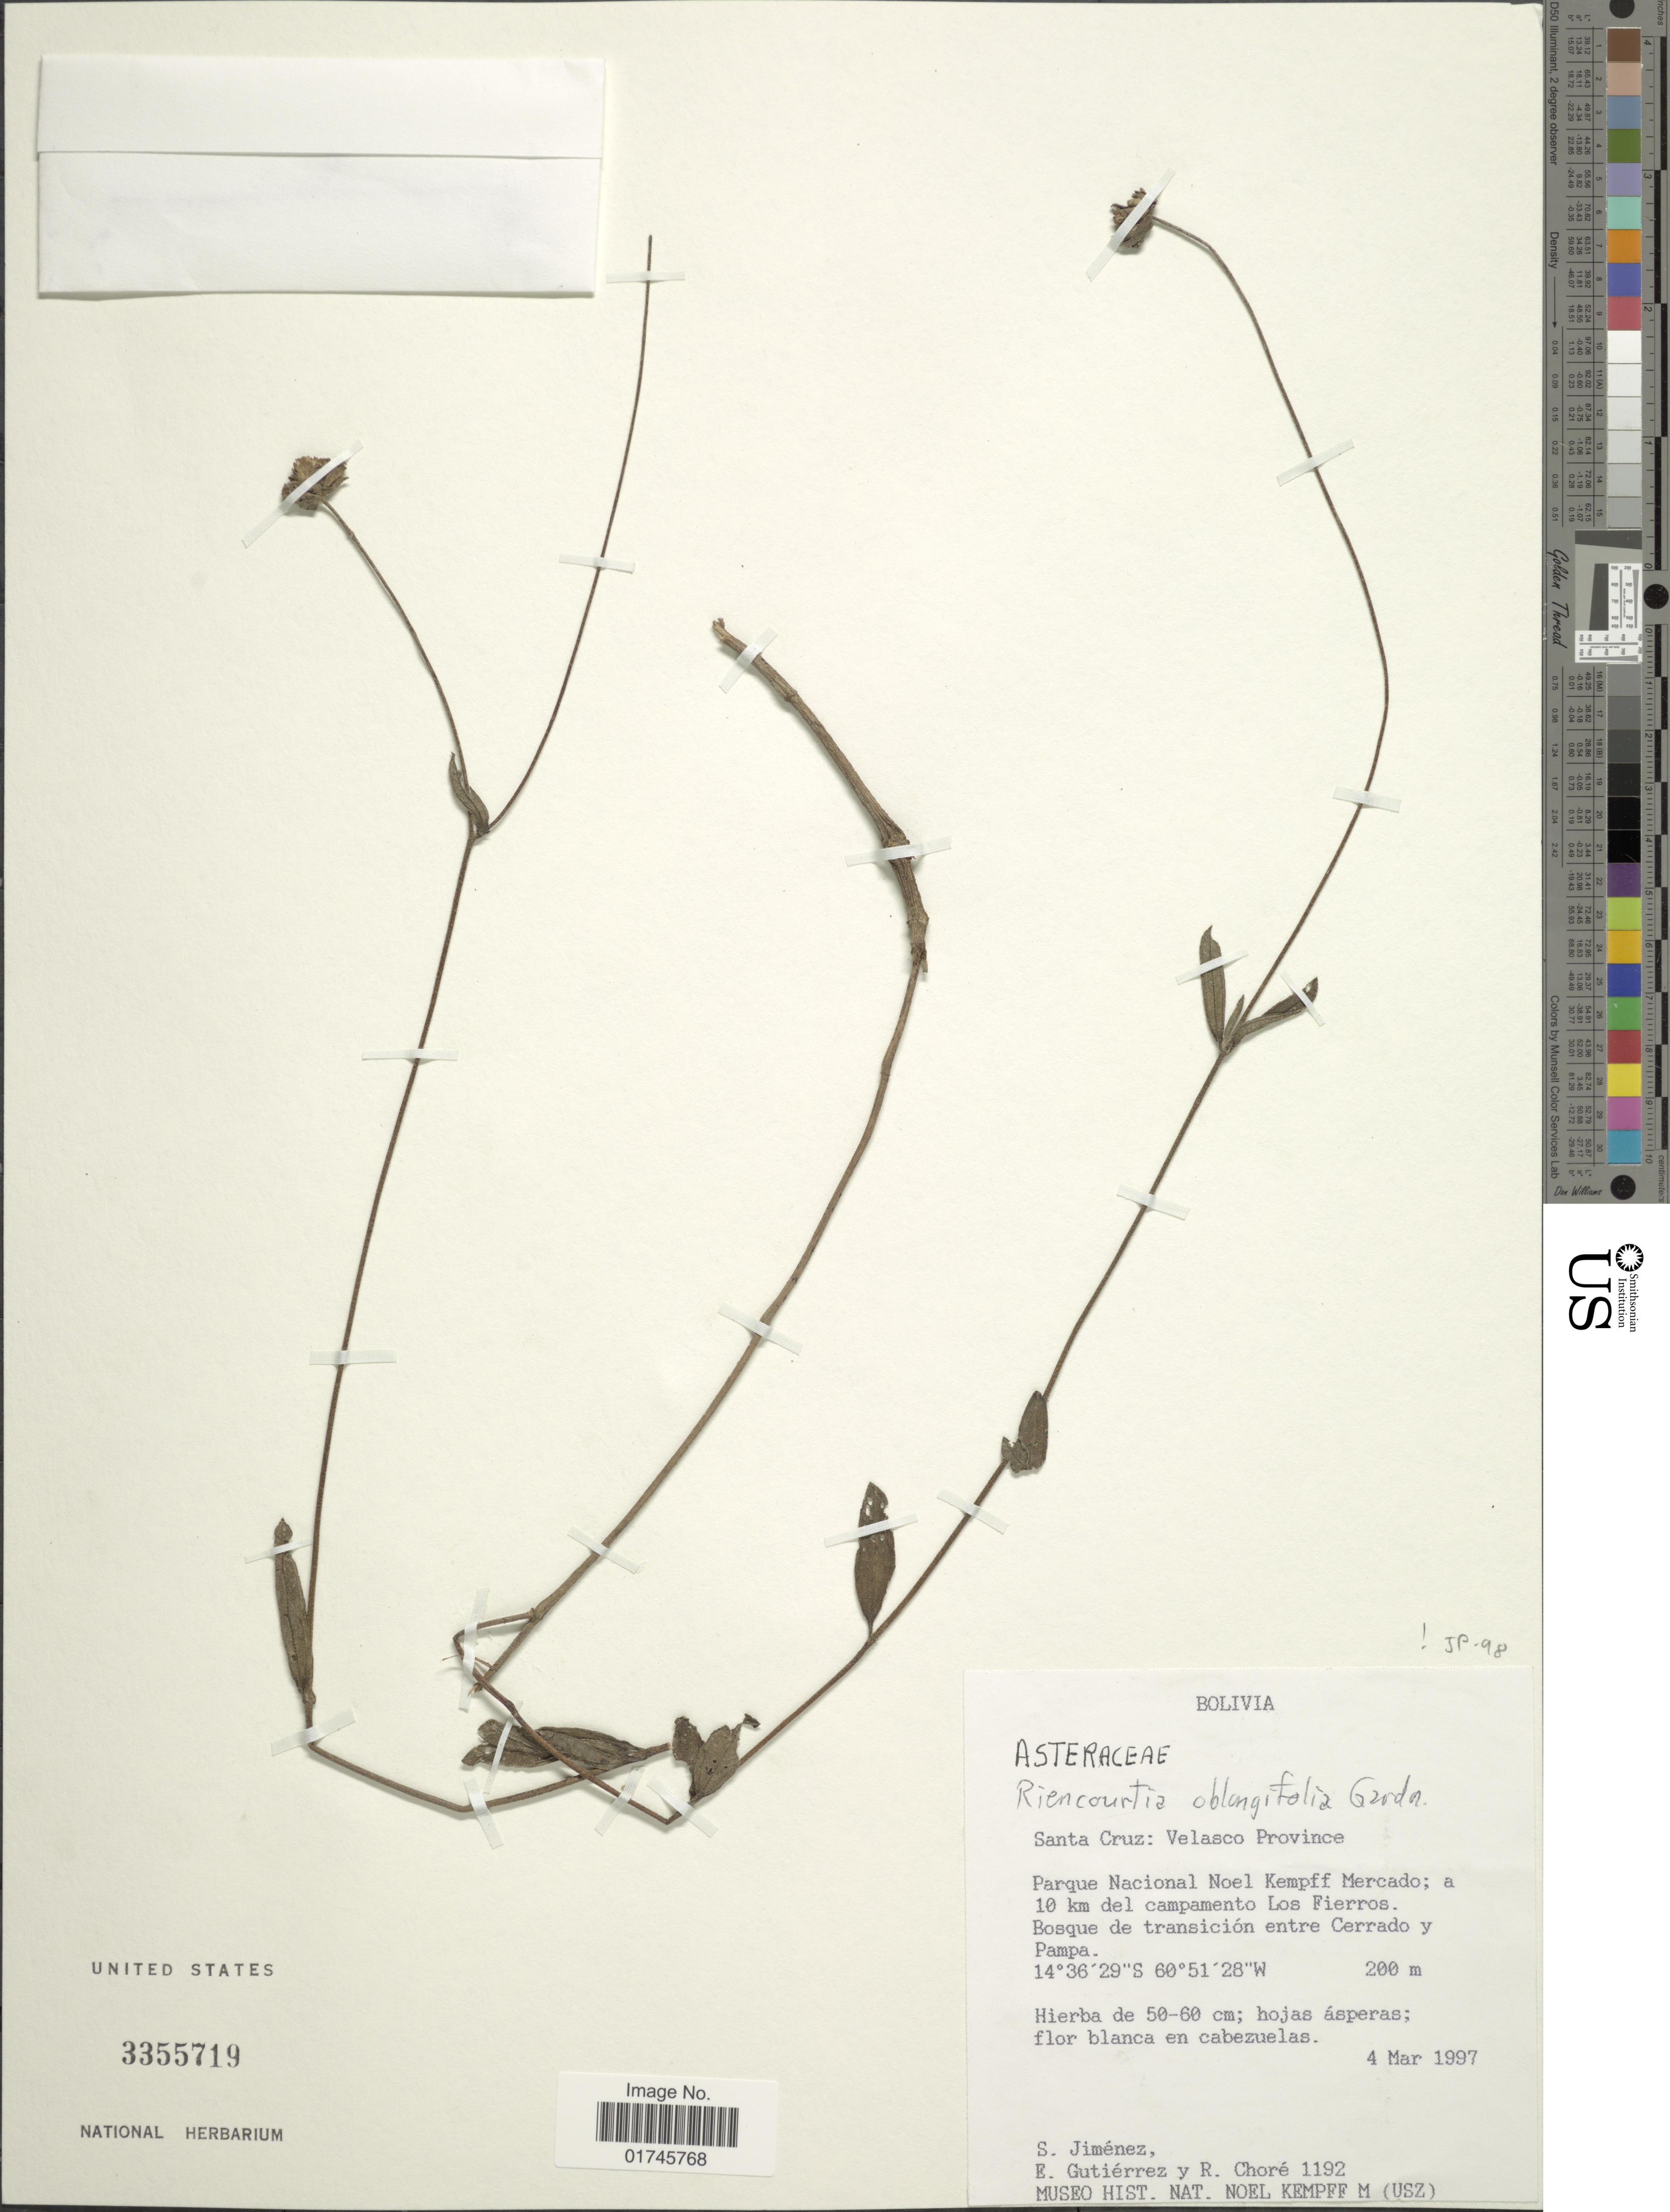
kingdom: Plantae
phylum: Tracheophyta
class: Magnoliopsida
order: Asterales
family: Asteraceae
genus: Riencourtia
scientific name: Riencourtia oblongifolia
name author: Gardner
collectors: S. Jiménez, E. Gutiérrez & R. Choré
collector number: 1192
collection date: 1997-03-04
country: Bolivia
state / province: Santa Cruz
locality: Santa Cruz: Velasco Province. Parque Nacional Noel Kempff Mercado; 10 km del campamento Los Fierros.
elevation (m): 200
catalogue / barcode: US 3355719